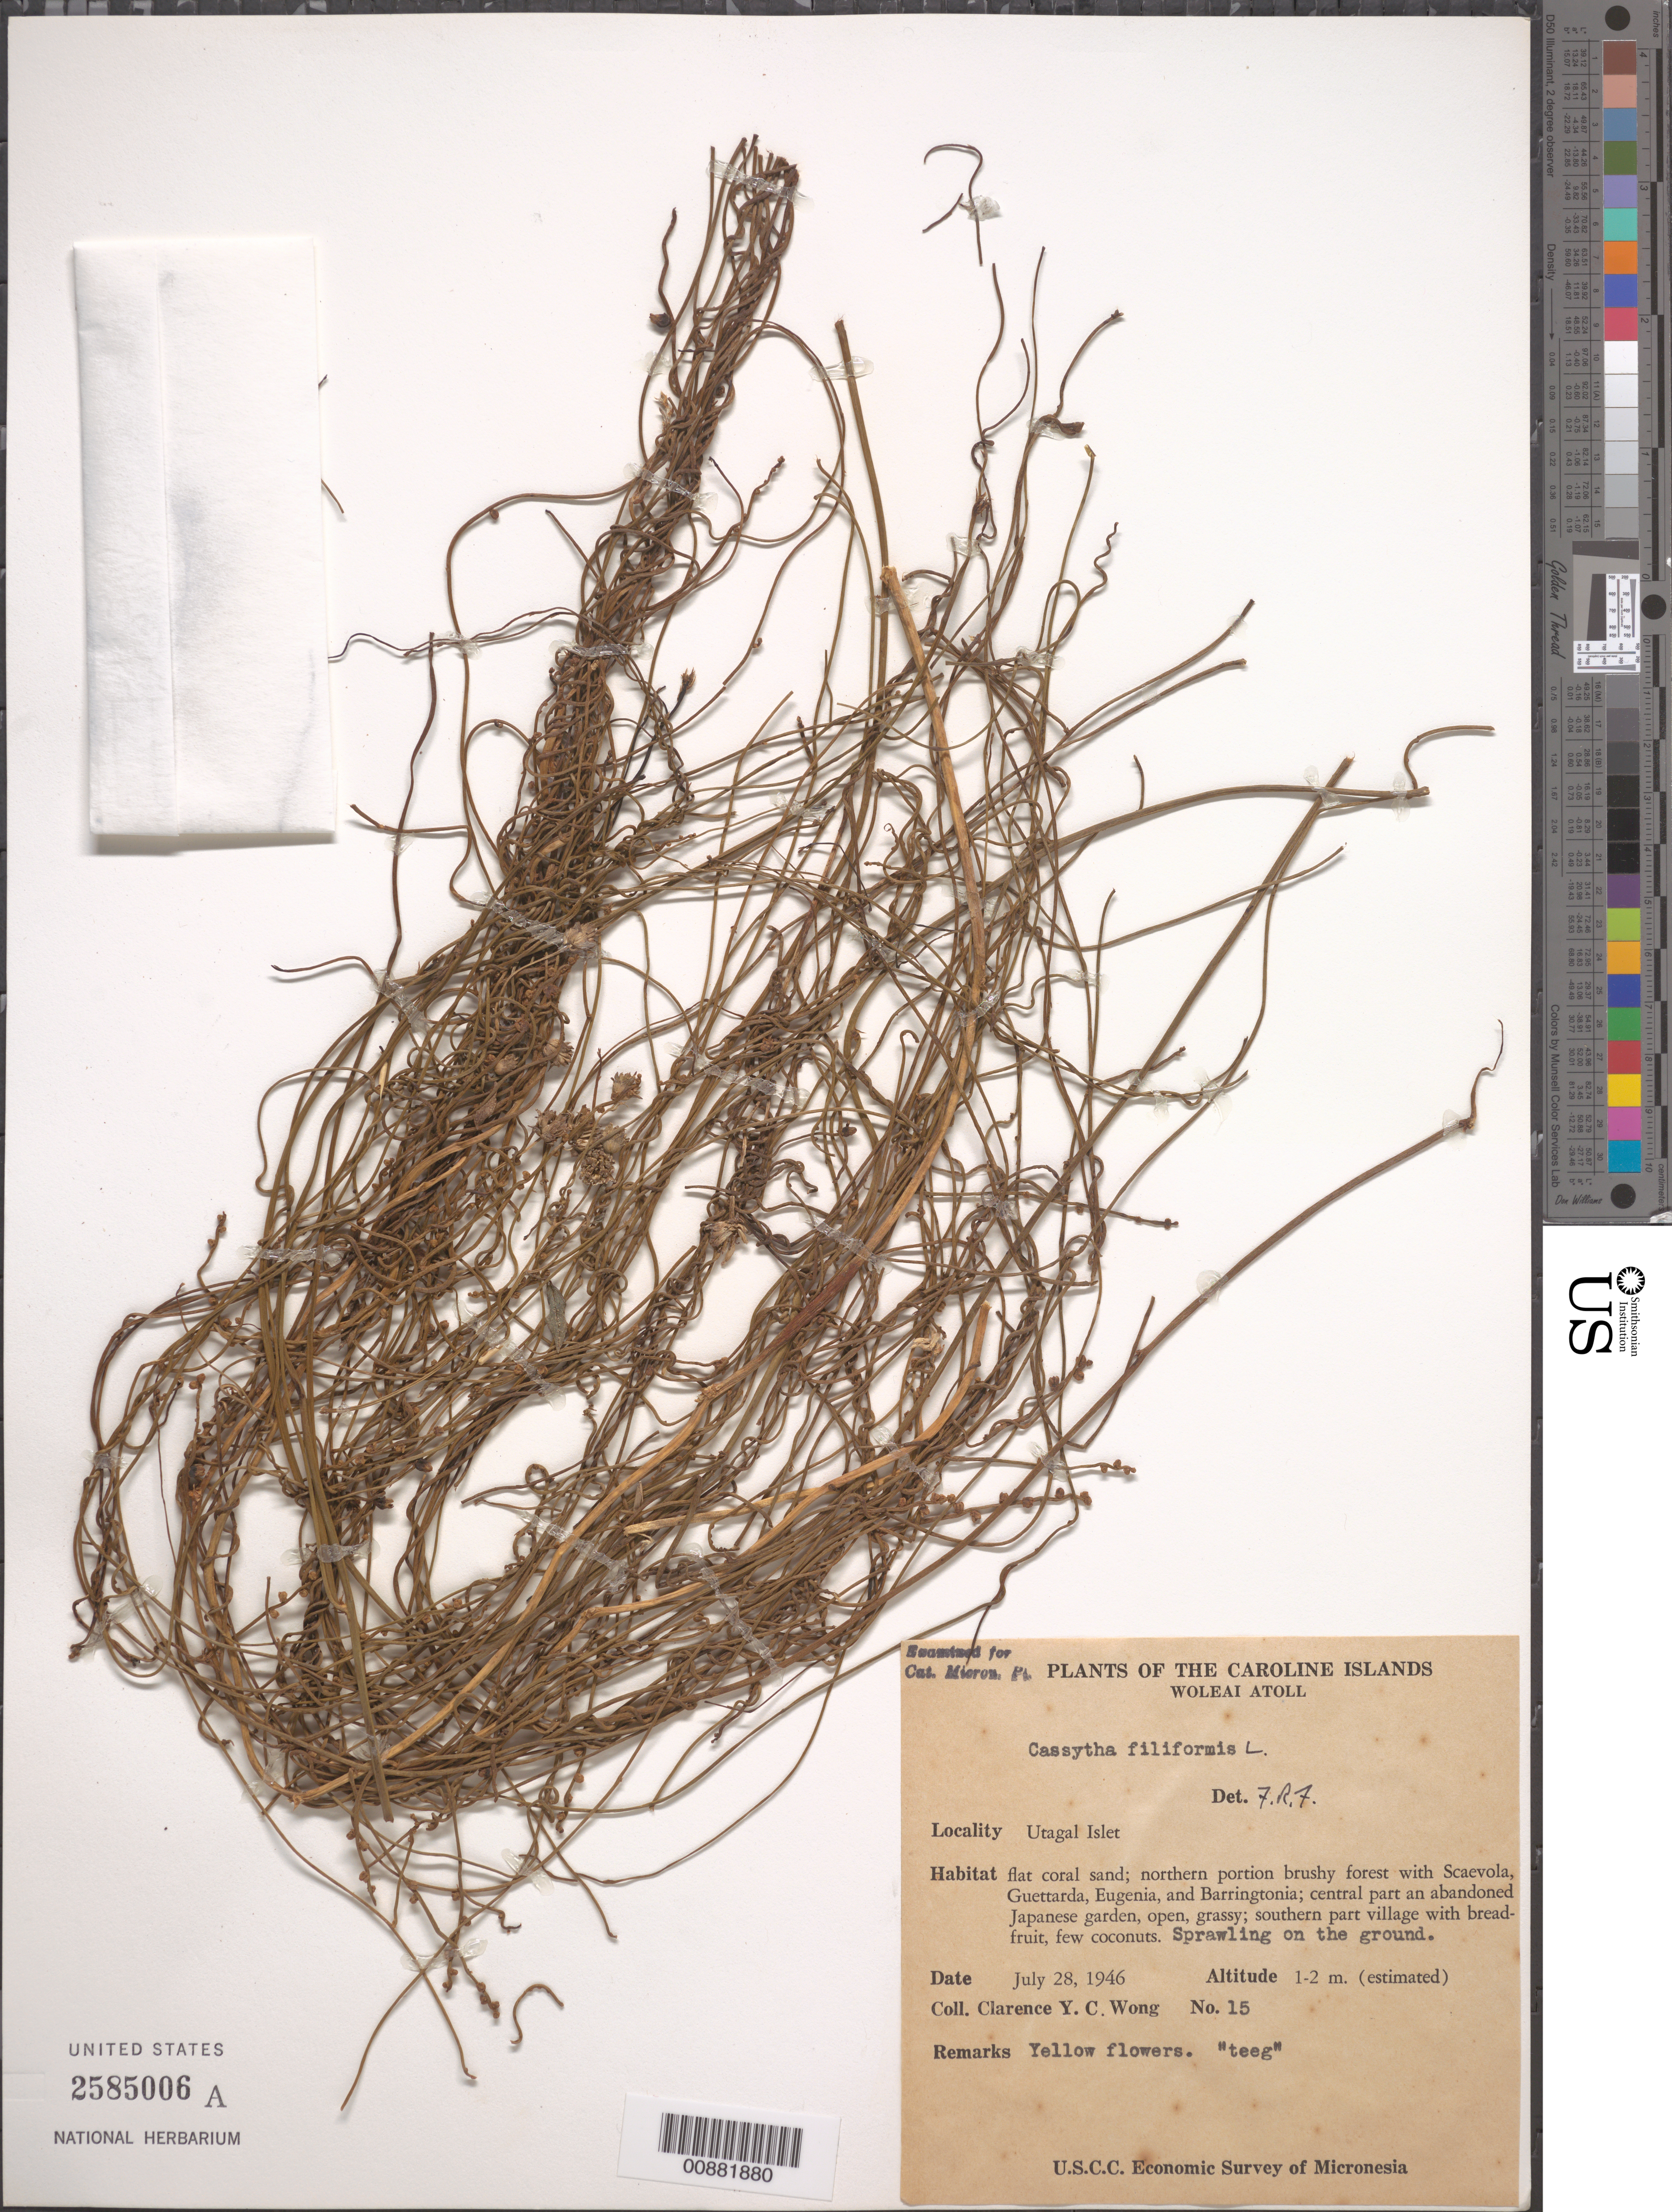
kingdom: Plantae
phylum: Tracheophyta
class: Magnoliopsida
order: Laurales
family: Lauraceae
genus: Cassytha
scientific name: Cassytha filiformis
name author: L.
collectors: C. Wong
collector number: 15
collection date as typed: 28 Jul 1946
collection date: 1946-07-28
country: Micronesia, Federated States of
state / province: Yap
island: Woleai Atoll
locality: Utagal Islet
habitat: flat coral sand, N - bushy forest; C - garden, open, grassy; S - breadfruit/coconut; sprawling on ground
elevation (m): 1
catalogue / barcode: US 2585006A